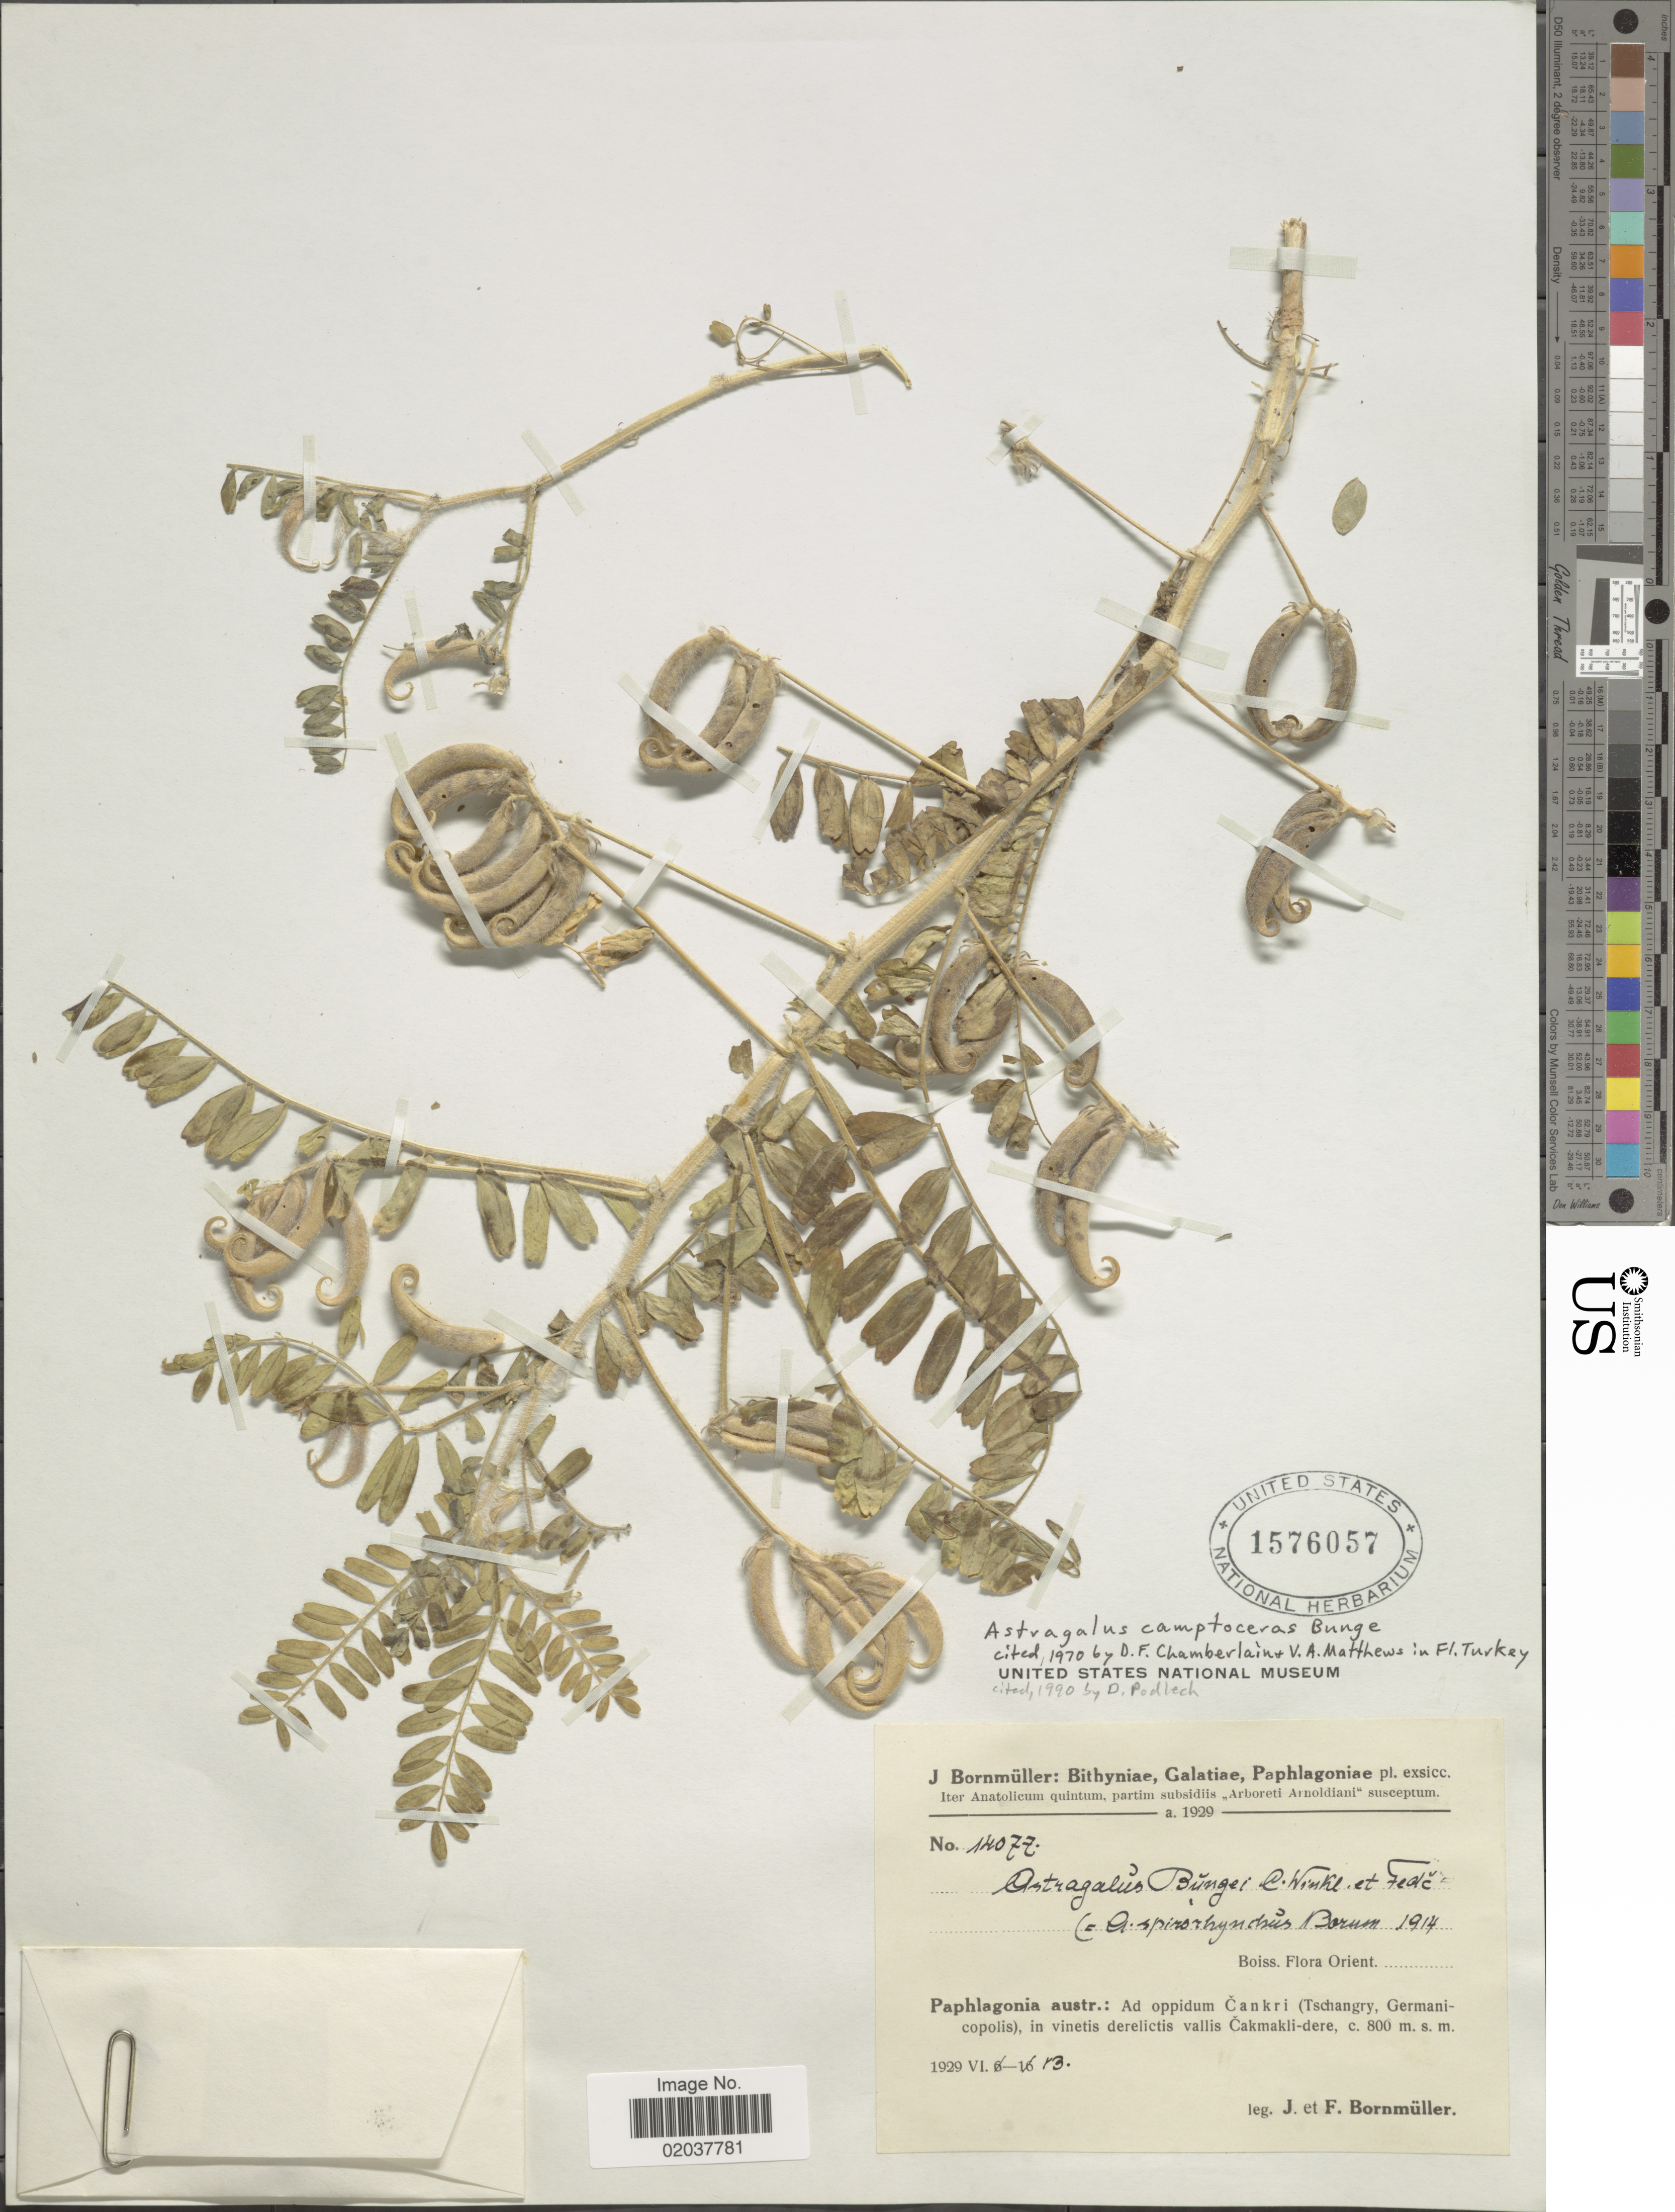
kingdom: Plantae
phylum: Tracheophyta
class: Magnoliopsida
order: Fabales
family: Fabaceae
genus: Astragalus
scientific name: Astragalus camptoceras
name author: Bunge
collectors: J. Bornmüller & F. Bornmüller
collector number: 14077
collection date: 1929-06-13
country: Turkey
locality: Bithyniae, Galatiae, Paphlagoniae, Paphlagonia austr., ad oppidum Cankri (Tschangry, Germanicopolis), vallis Cakmakli-dere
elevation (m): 800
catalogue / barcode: US 1576057